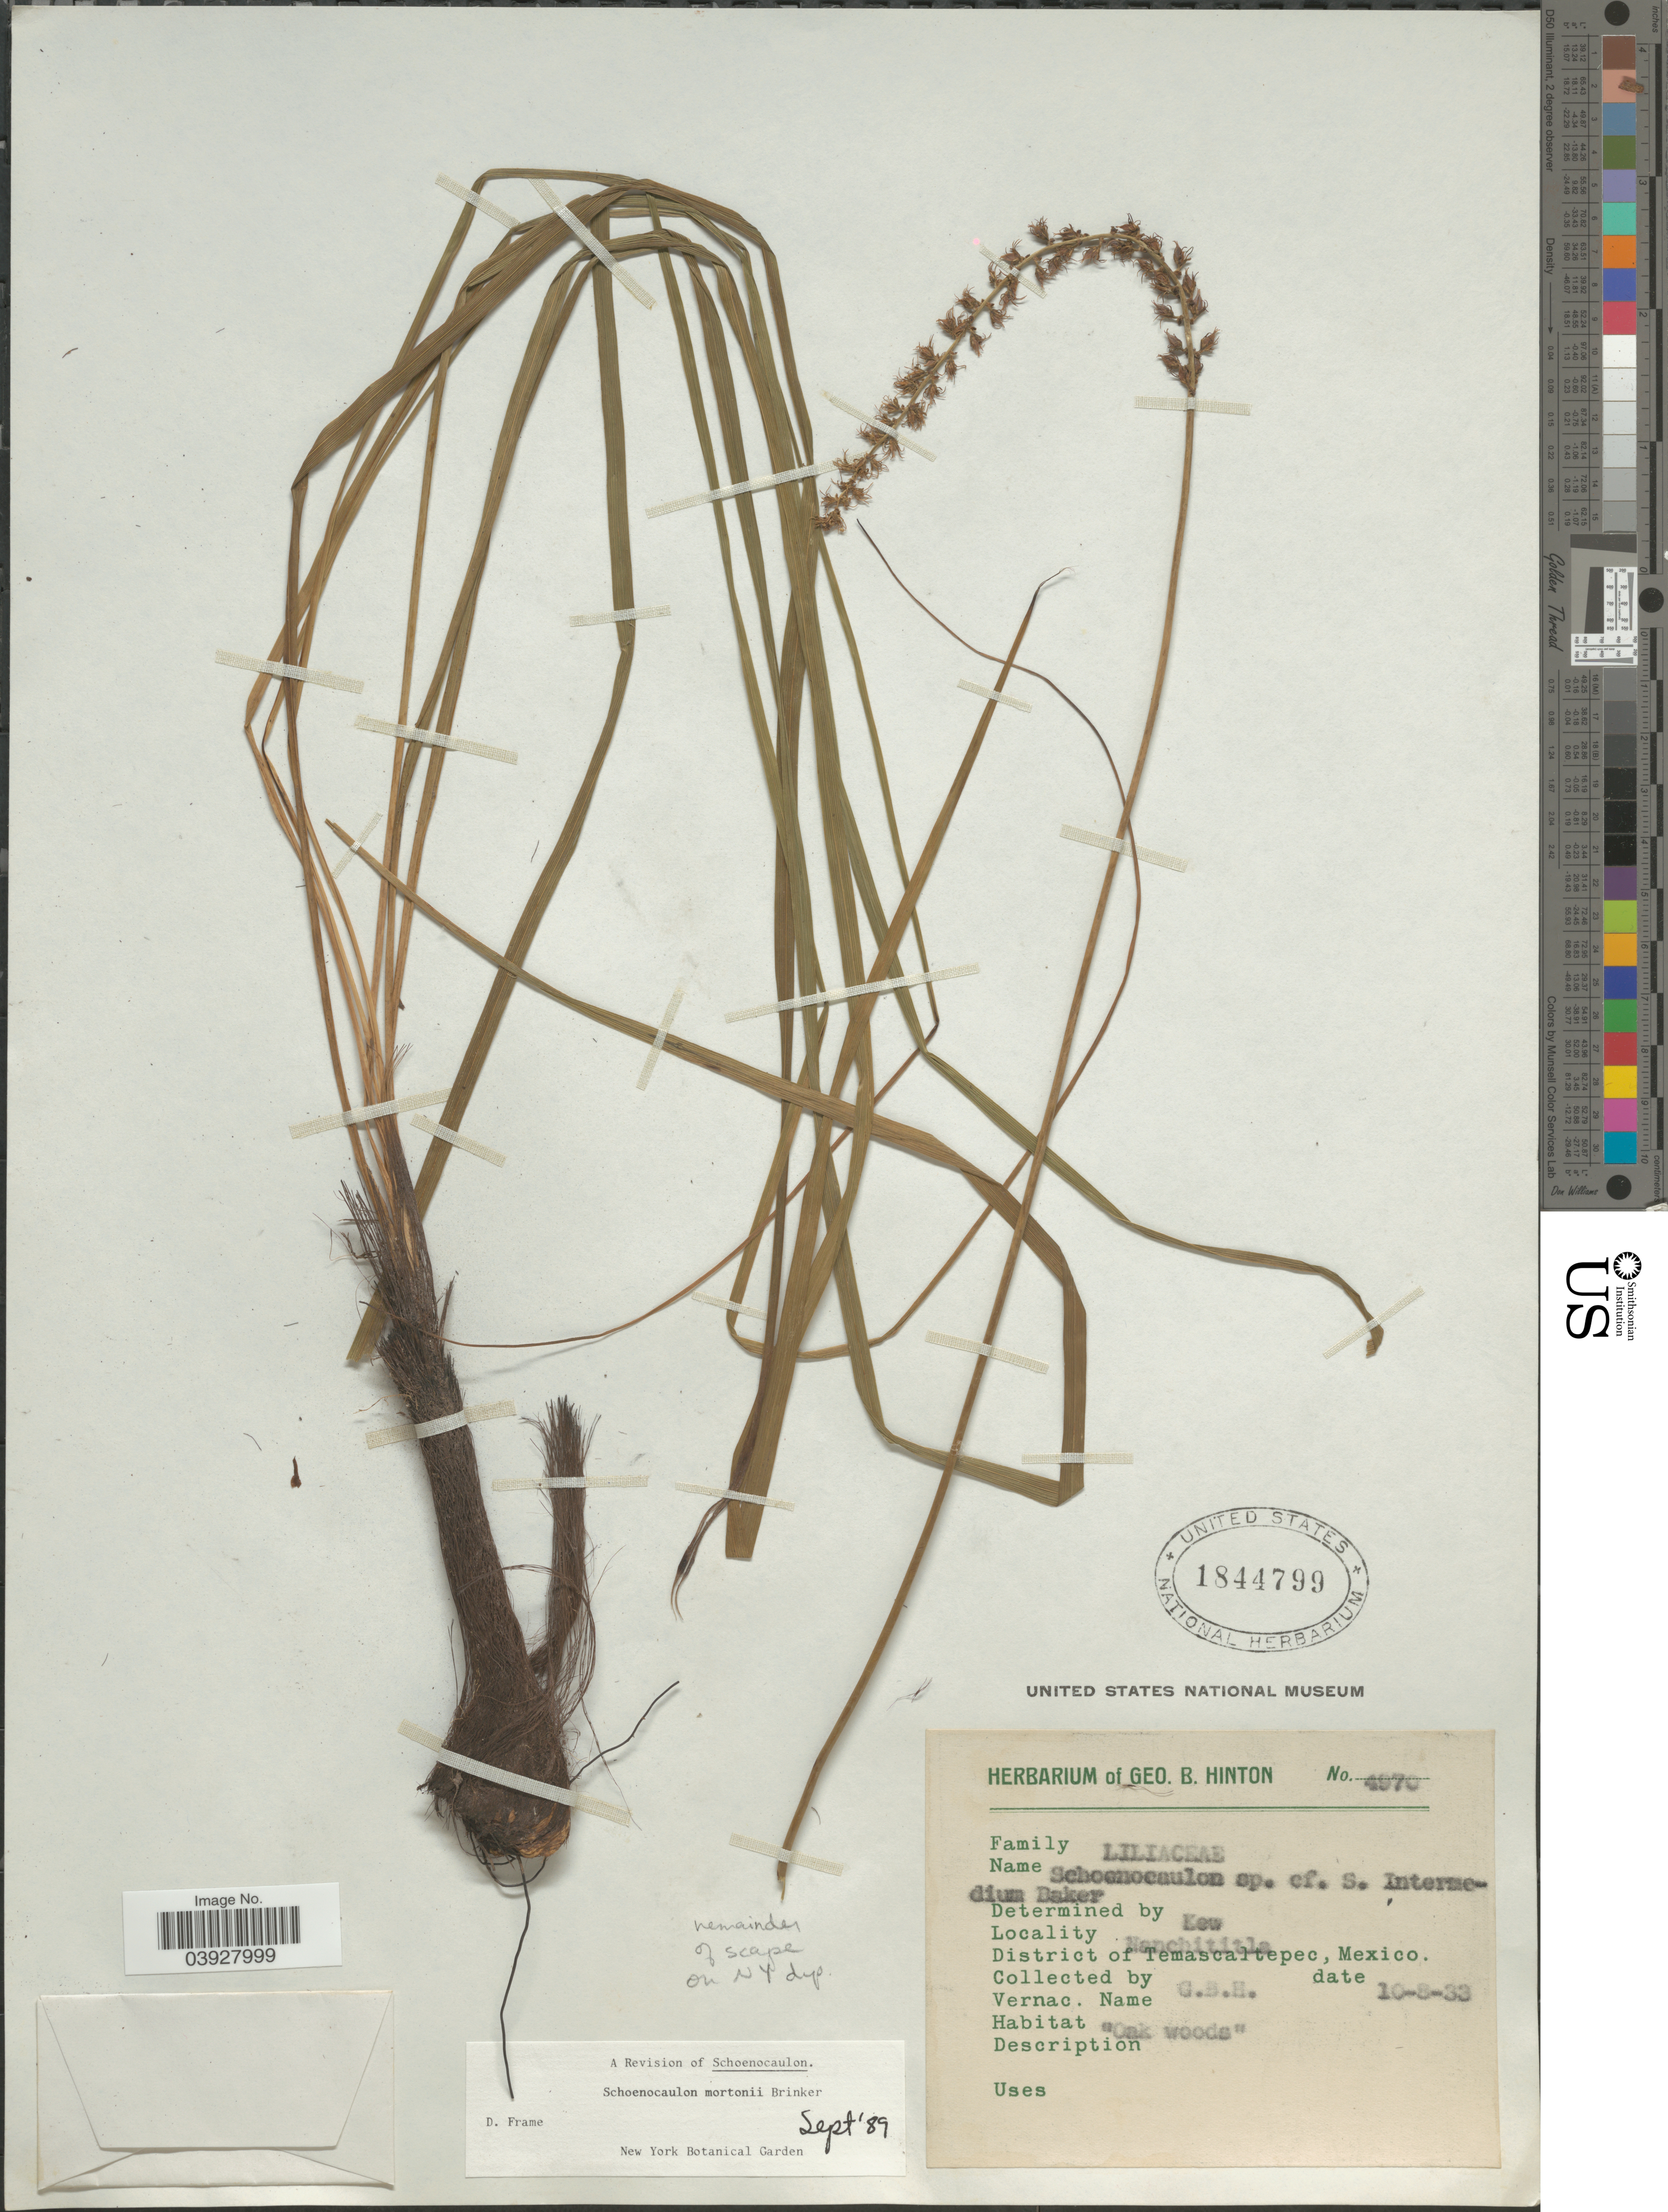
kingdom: Plantae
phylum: Tracheophyta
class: Liliopsida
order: Liliales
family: Melanthiaceae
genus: Schoenocaulon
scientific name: Schoenocaulon mortonii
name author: Brinker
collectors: G. B. Hinton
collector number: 4970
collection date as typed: Transcribed d/m/y: 10/5/33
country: Mexico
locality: Nanchititla. District of Temascaltepec.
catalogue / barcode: US 1844799